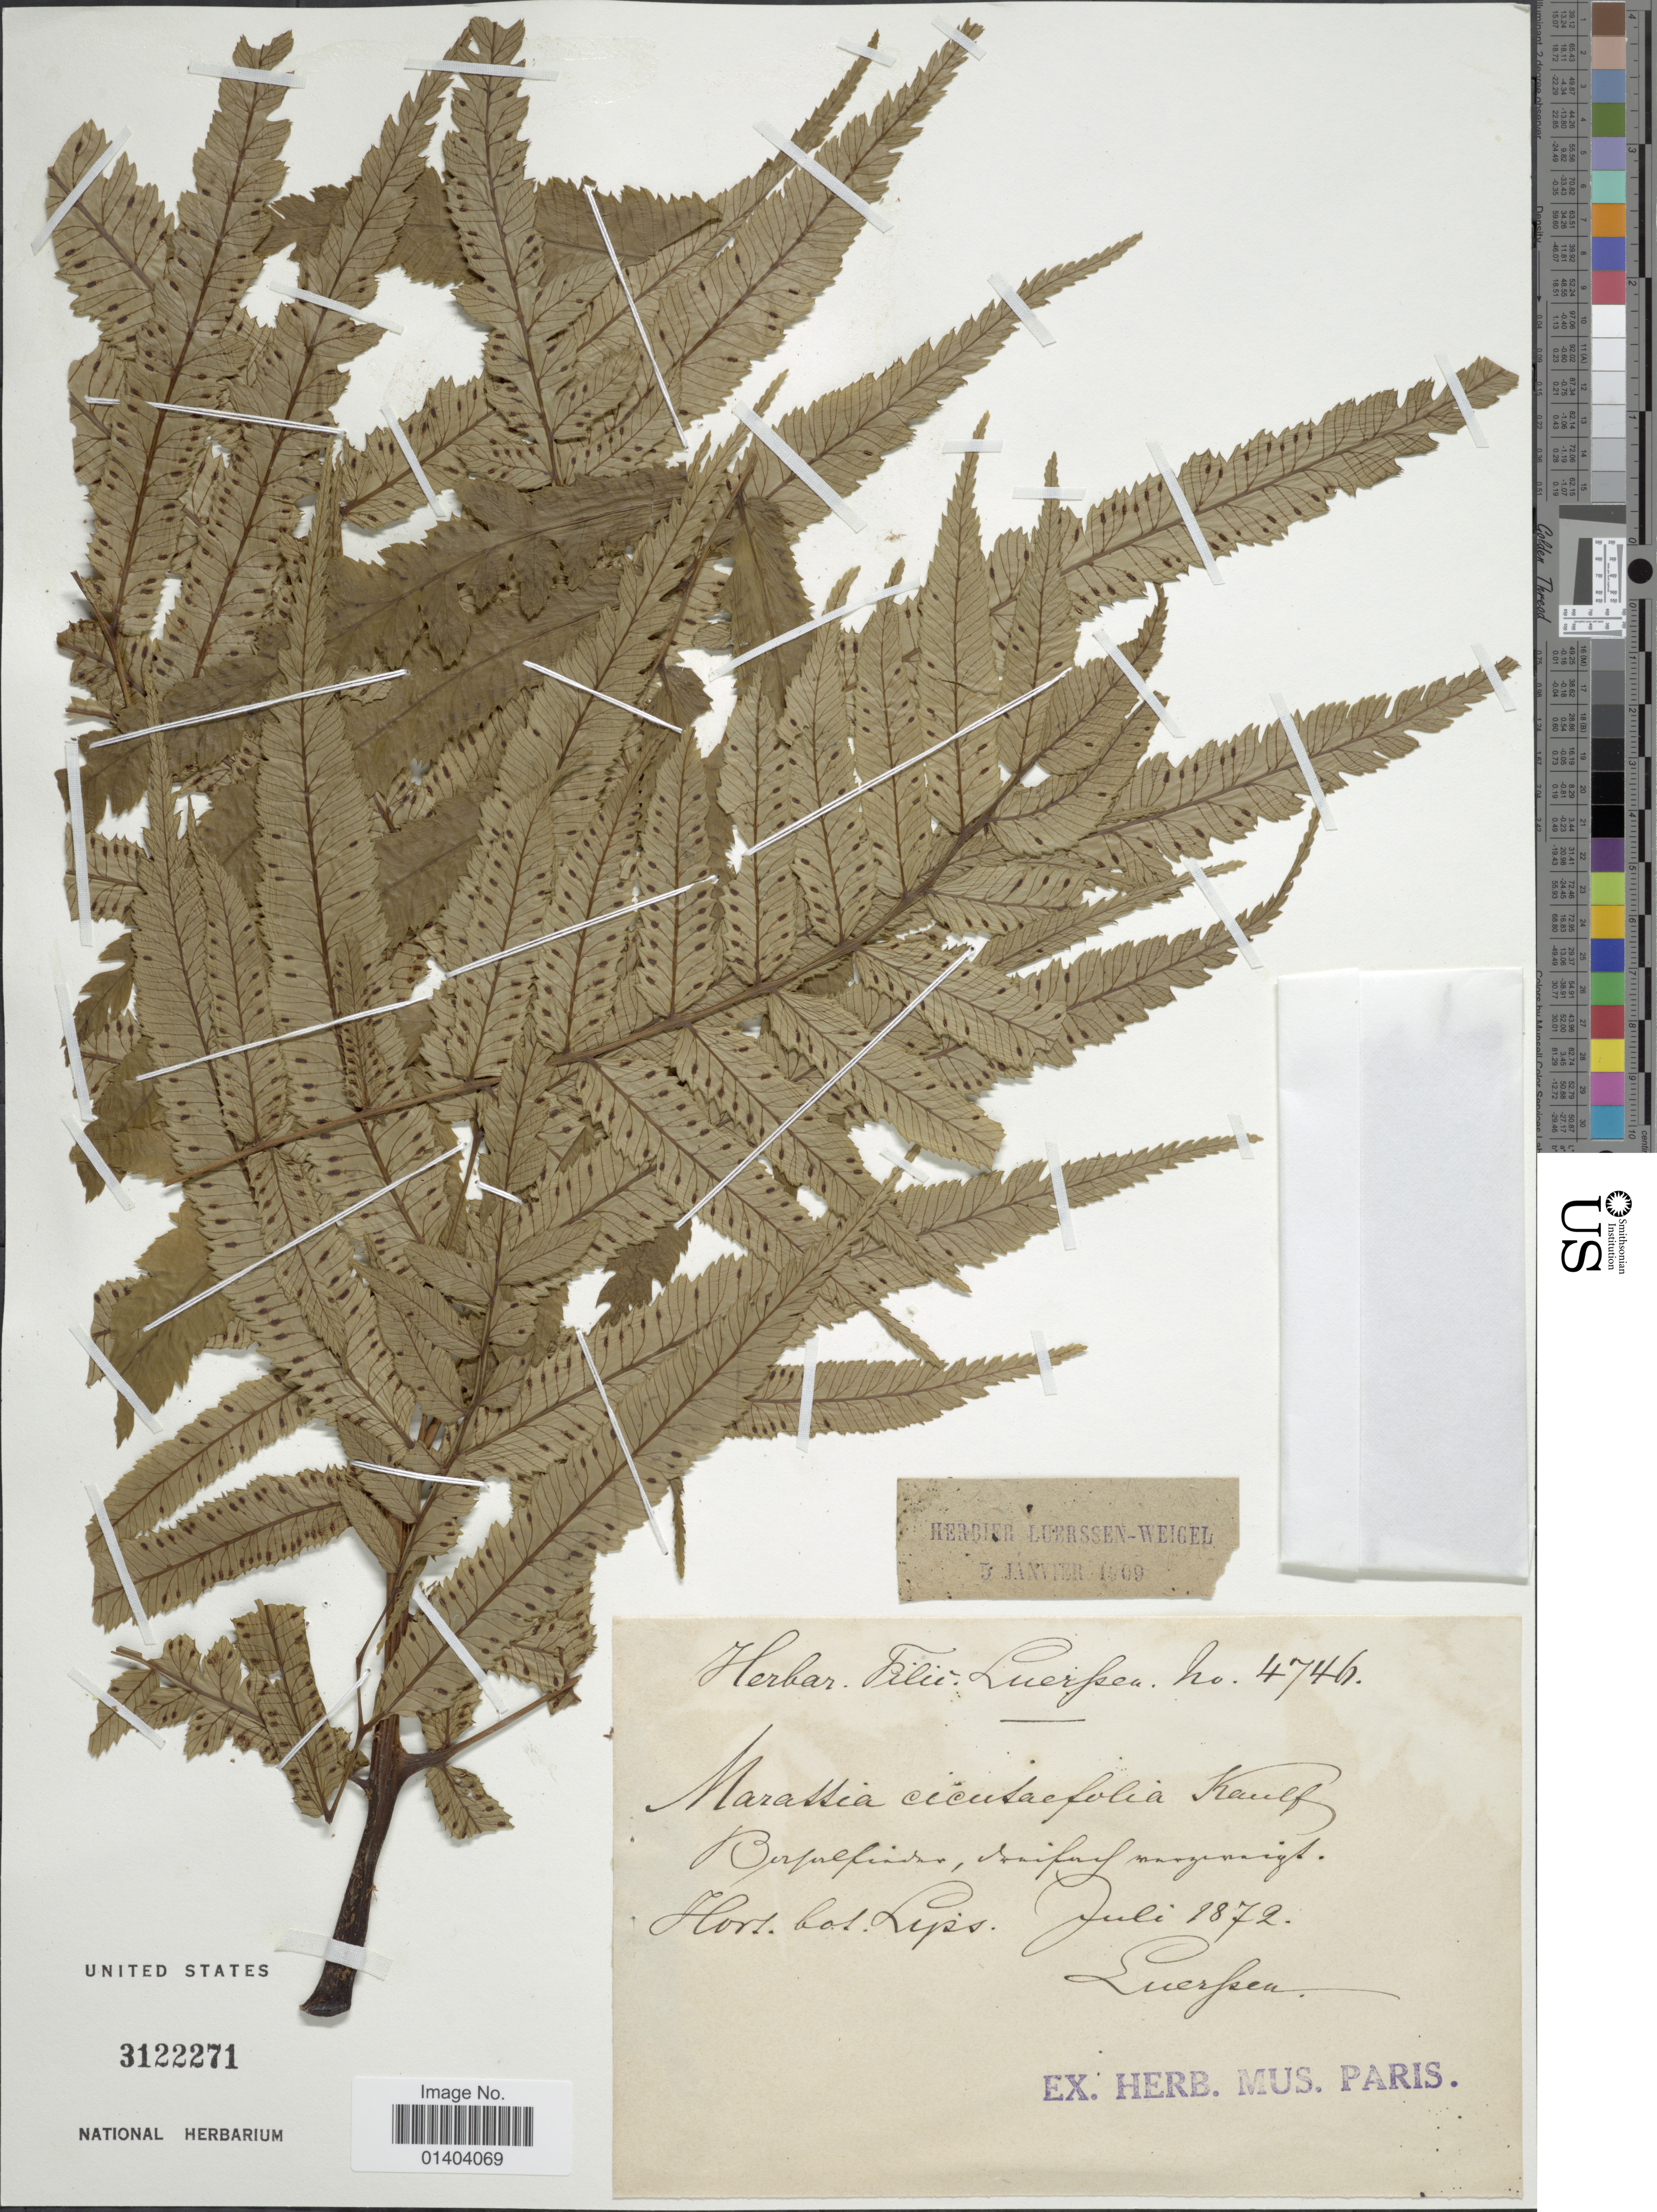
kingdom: Plantae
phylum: Tracheophyta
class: Polypodiopsida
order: Marattiales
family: Marattiaceae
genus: Marattia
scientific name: Marattia cicutifolia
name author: Kaulf.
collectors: Luerssen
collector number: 4746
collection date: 1872-07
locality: Hort bot. Lips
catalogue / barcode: US 3122271